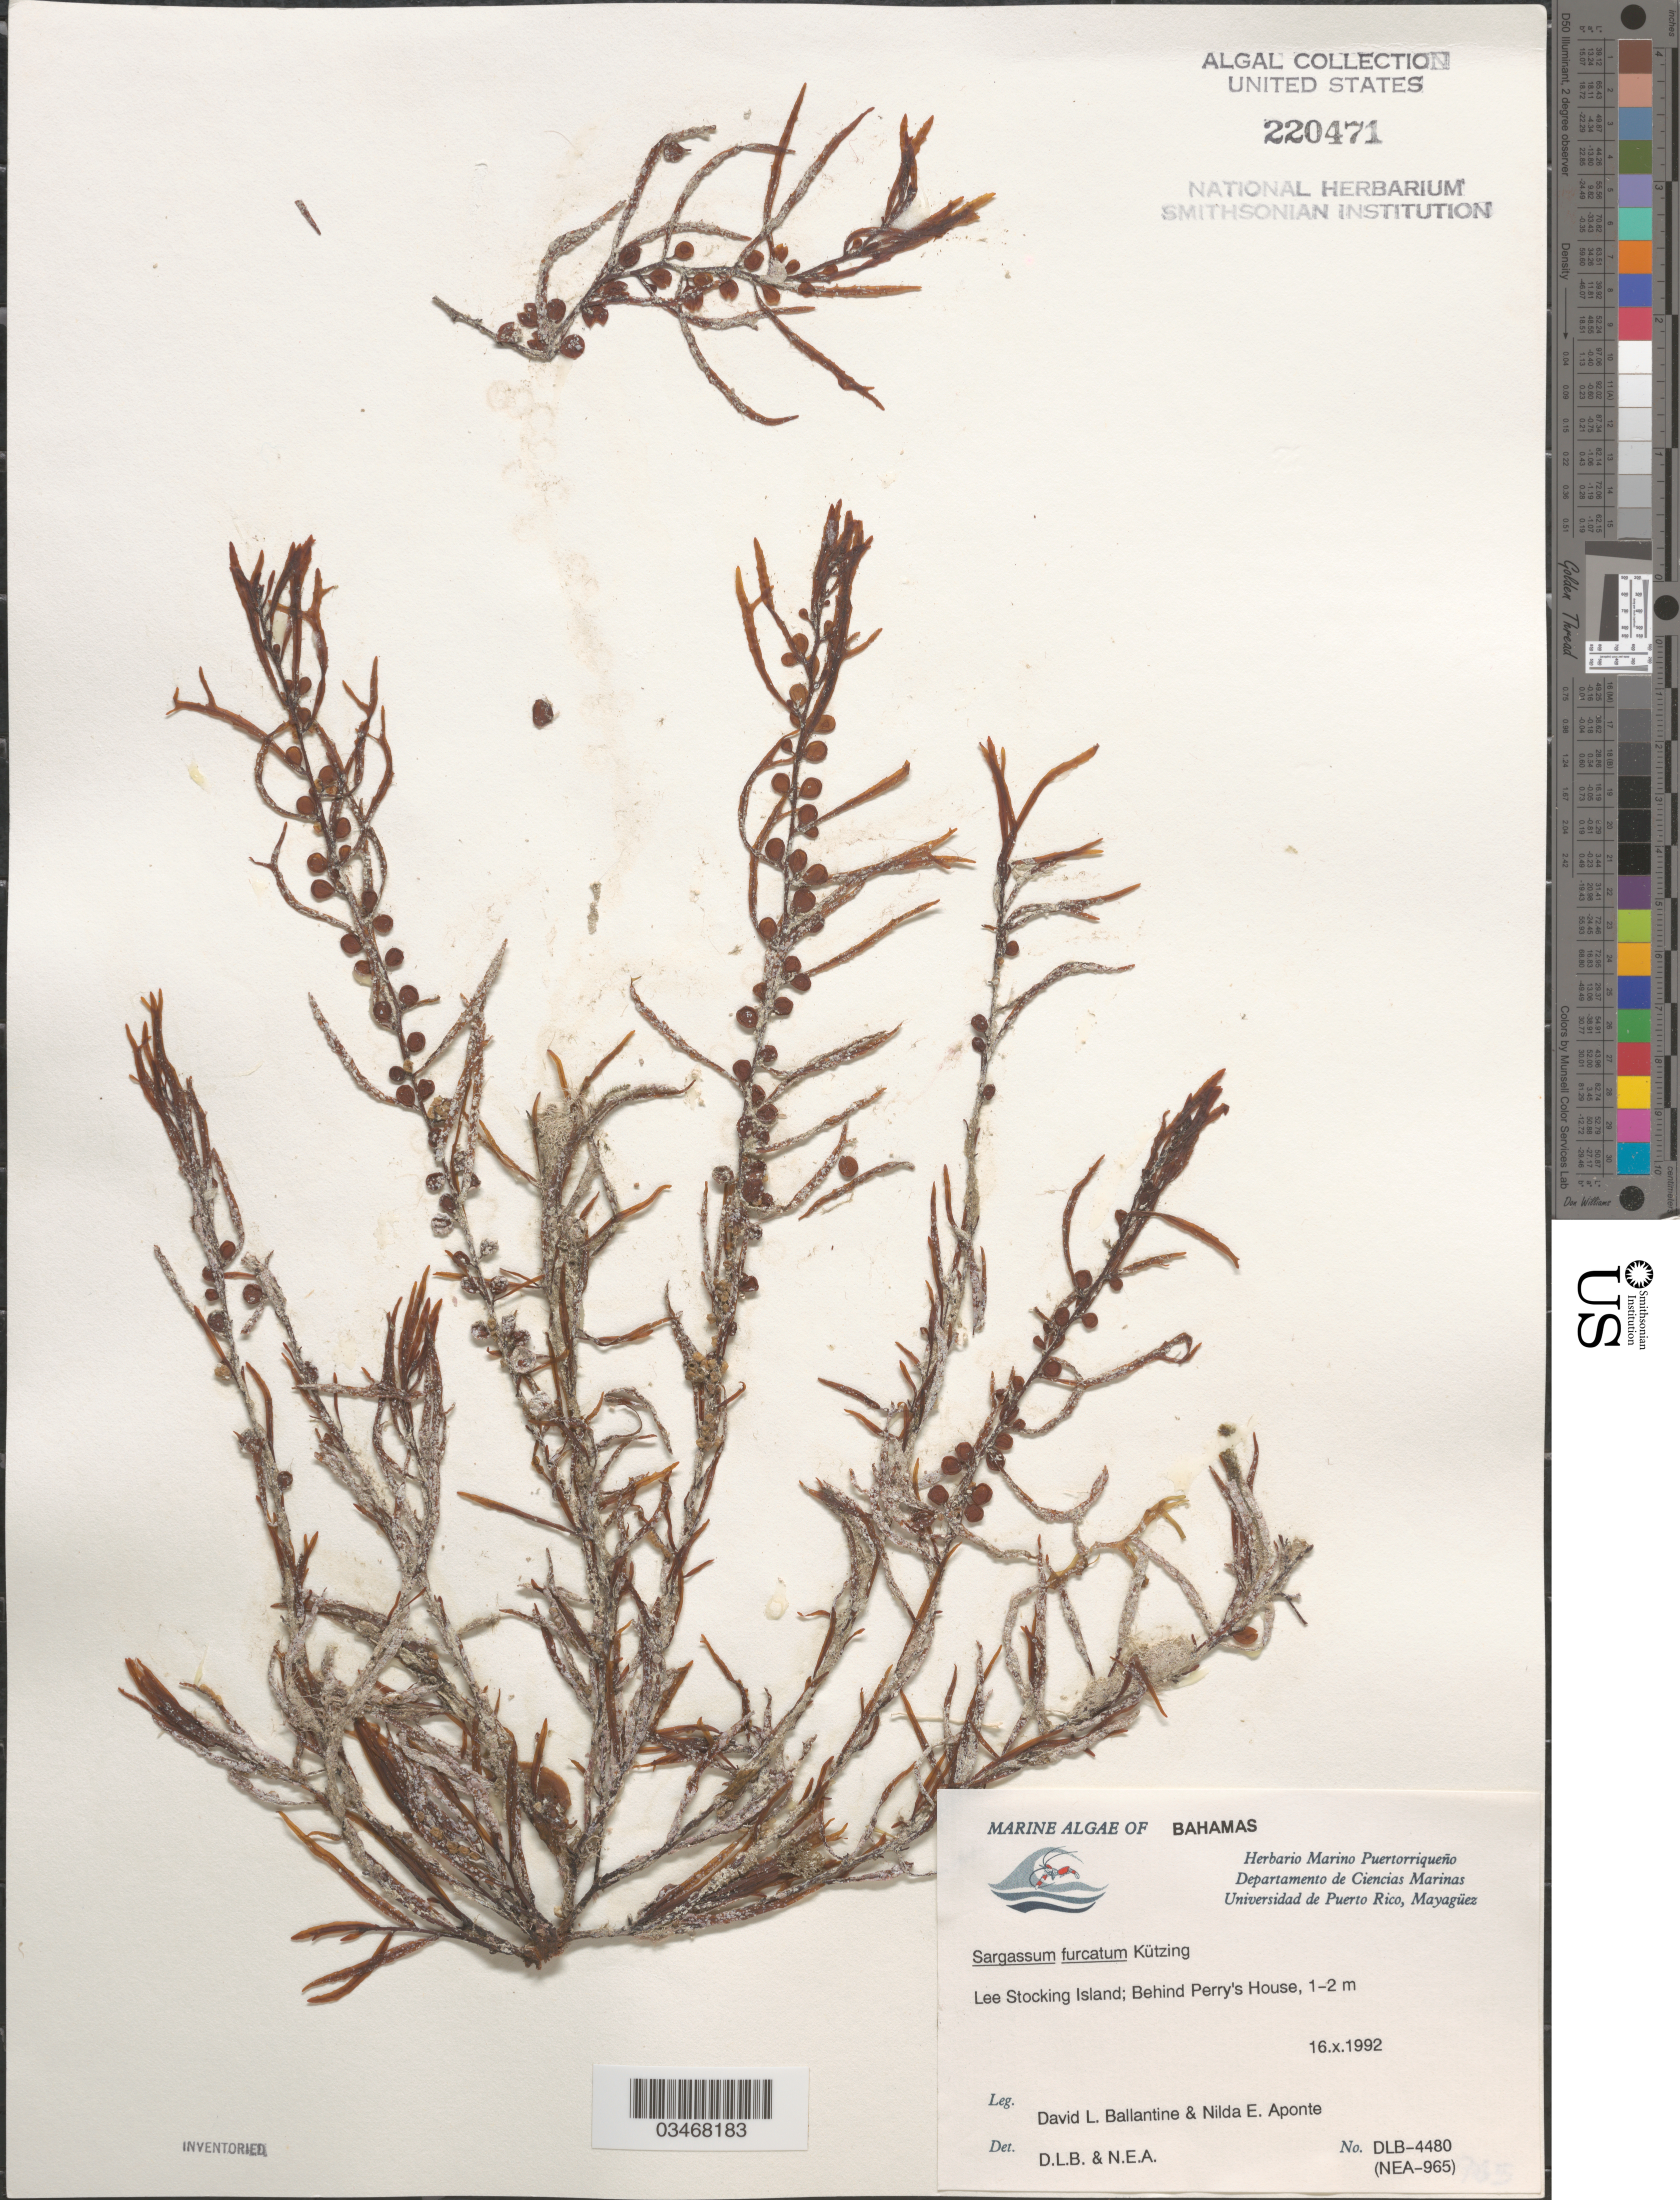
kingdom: Chromista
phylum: Ochrophyta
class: Phaeophyceae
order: Fucales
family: Sargassaceae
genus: Sargassum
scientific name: Sargassum furcatum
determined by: Ballantine, D. L.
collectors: D.L. Ballantine & N. E. Aponte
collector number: DLB 4480, NEA 965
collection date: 1992-10-16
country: Bahamas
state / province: Exuma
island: Lee Stocking Island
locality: Behind Perry's House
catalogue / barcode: US 220471